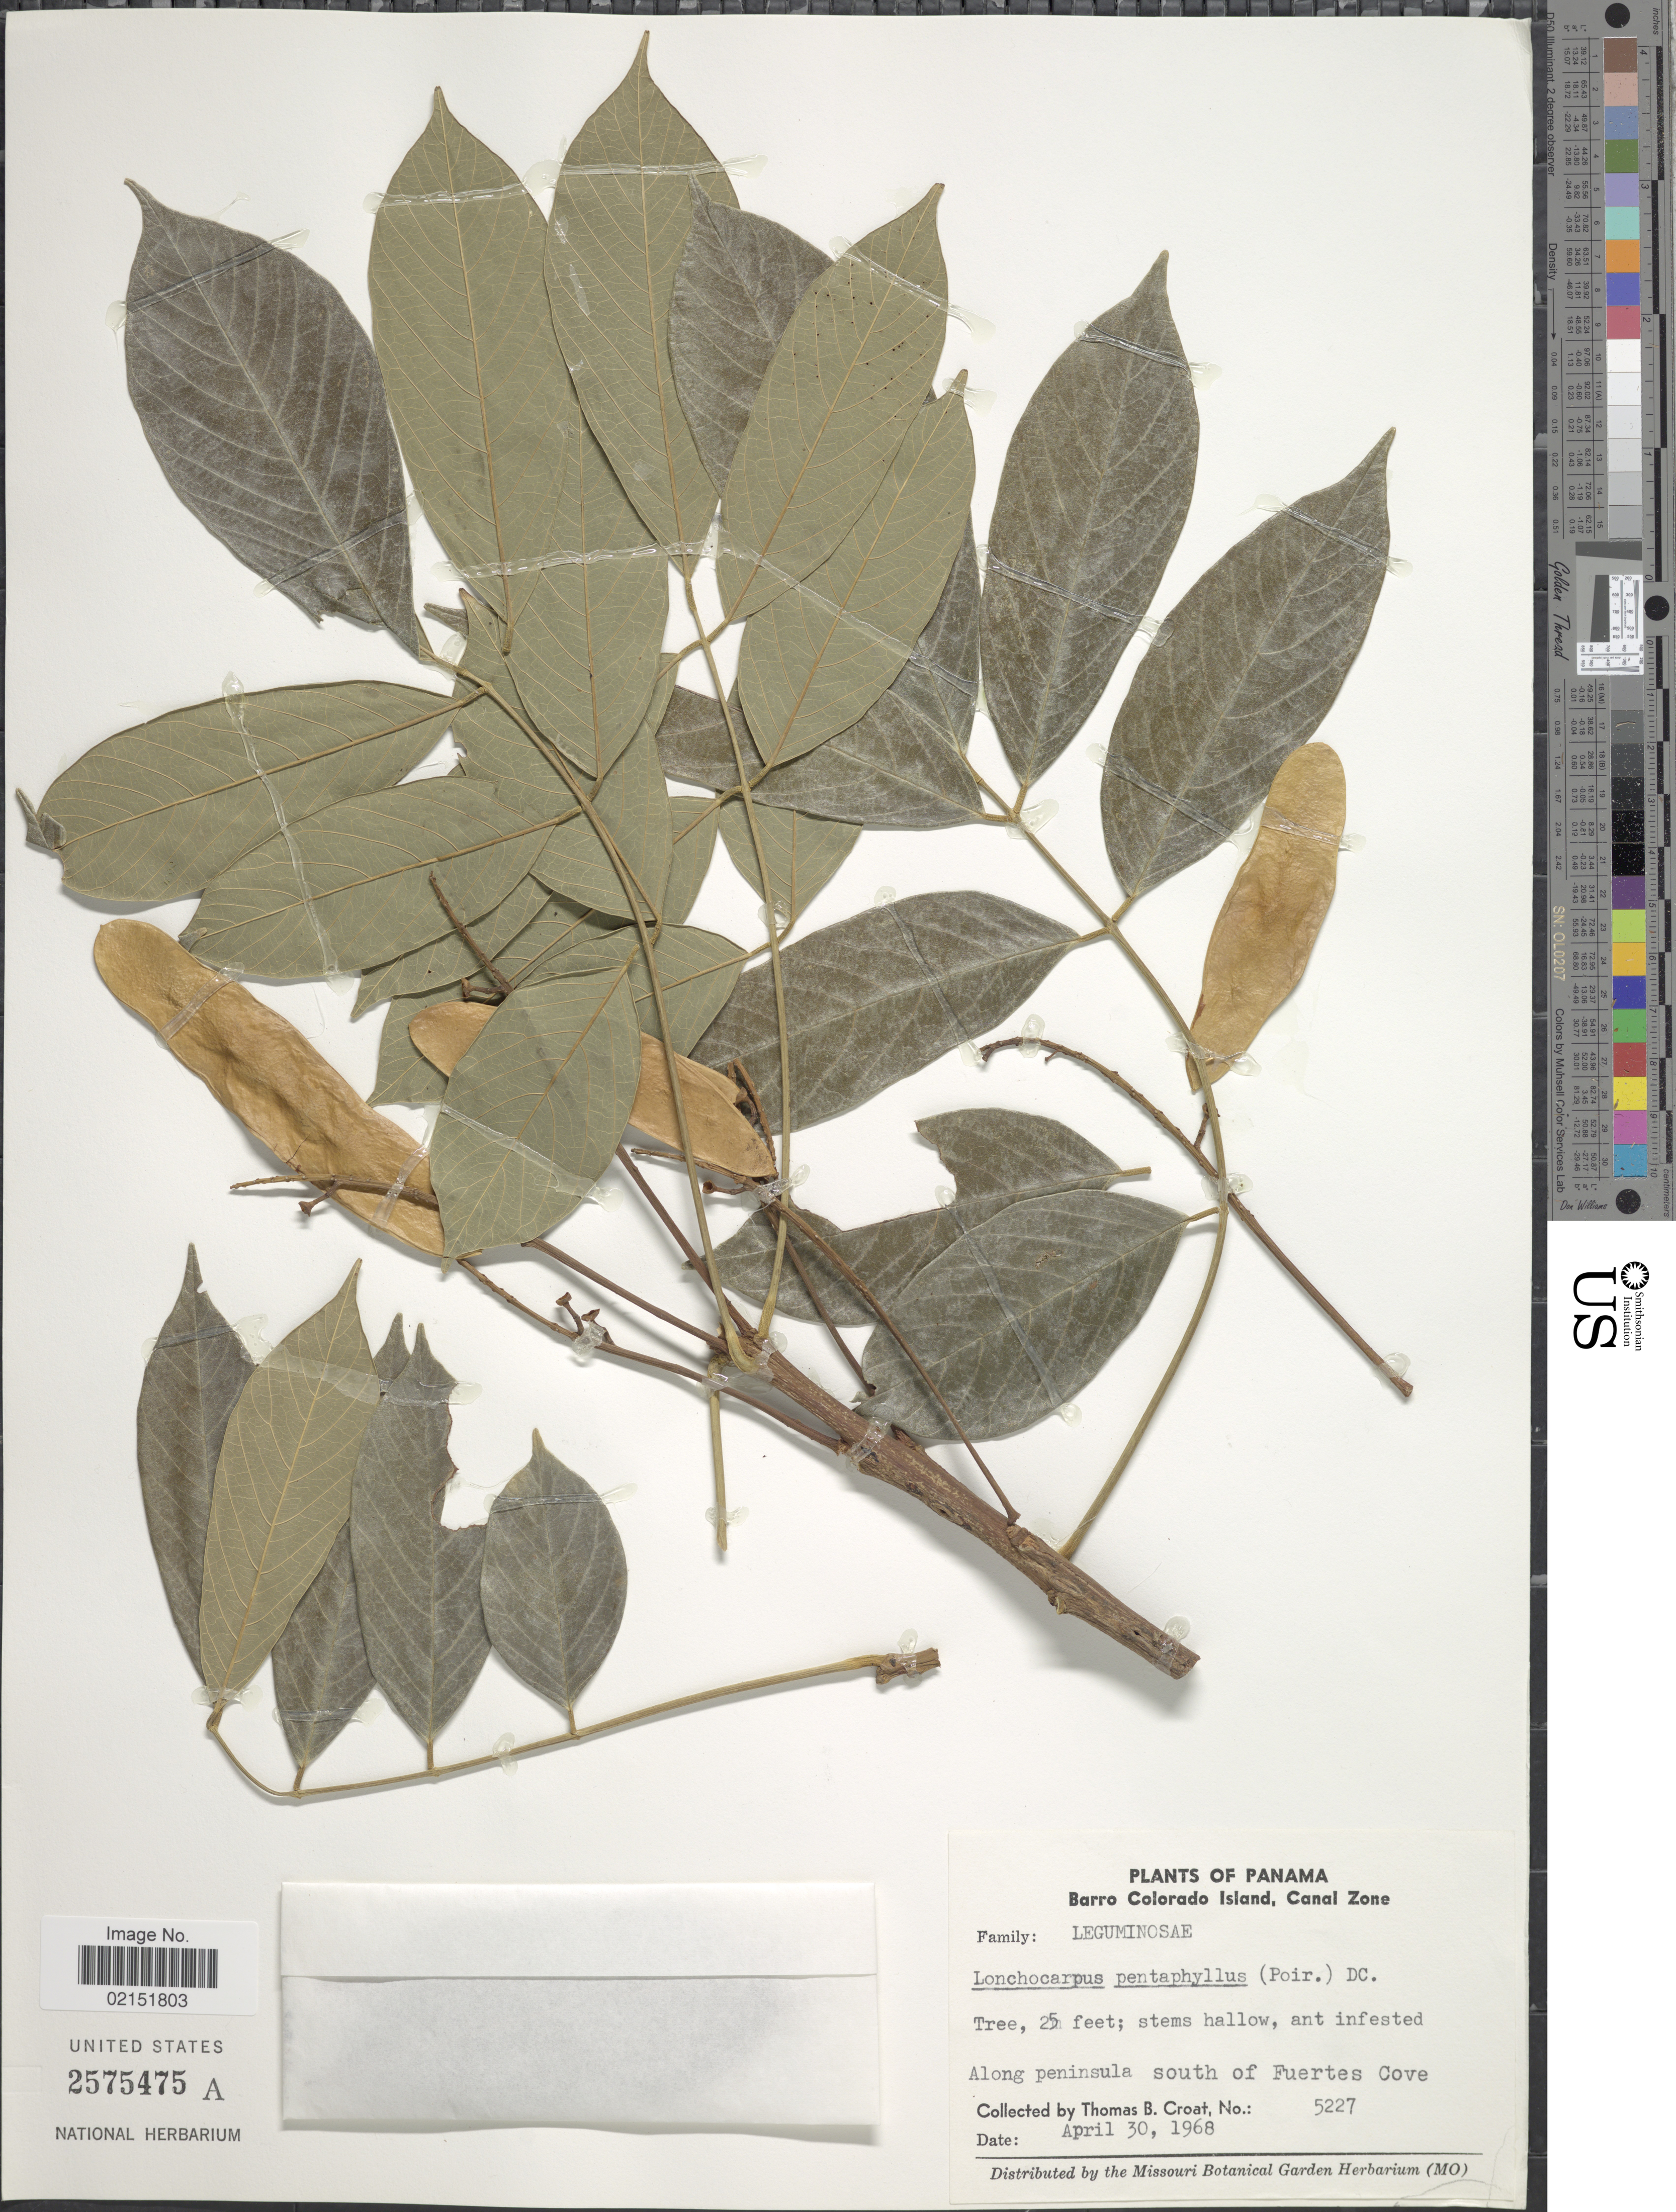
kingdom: Plantae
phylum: Tracheophyta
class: Magnoliopsida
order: Fabales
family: Fabaceae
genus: Lonchocarpus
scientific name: Lonchocarpus pentaphyllus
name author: (Poir.) DC.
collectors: T. B. Croat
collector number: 5227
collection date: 1968-04-30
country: Panama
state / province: Panamá Oeste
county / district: Canal Zone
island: Barro Colorado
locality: Barro Colorado Island, Canal Zone, along peninsula south of Fuertes Cove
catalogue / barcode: US 2575475A